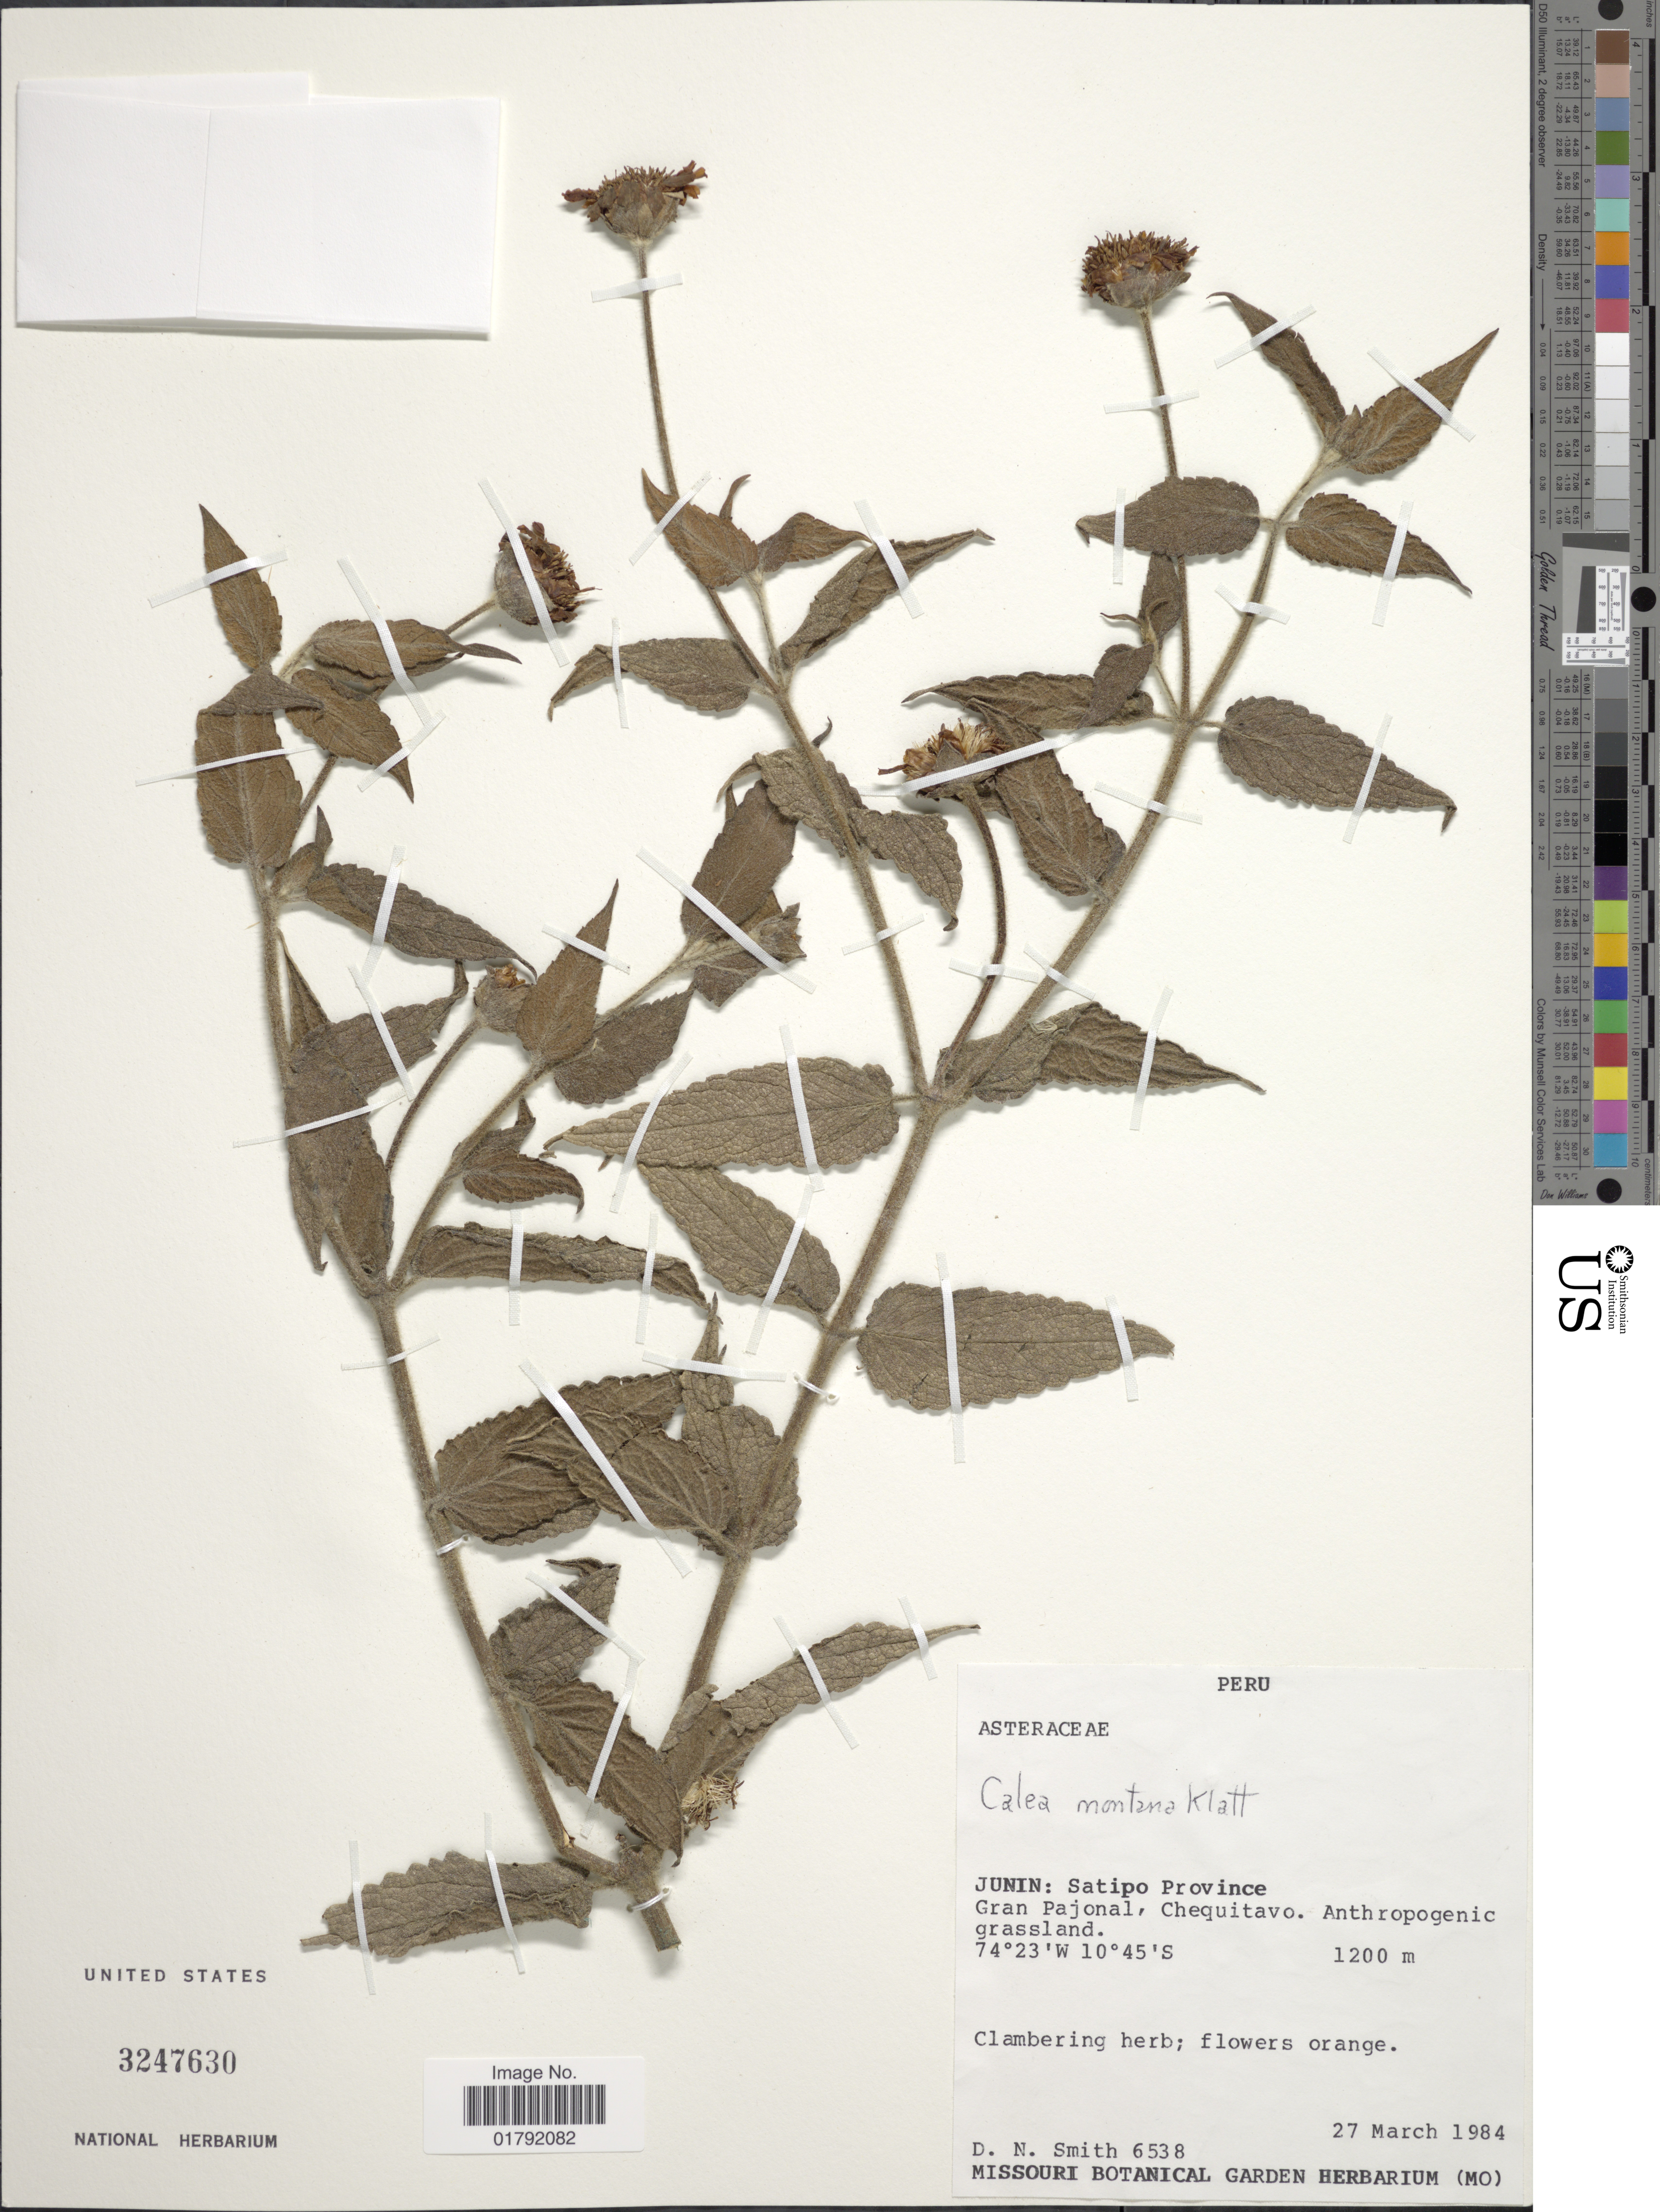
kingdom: Plantae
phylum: Tracheophyta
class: Magnoliopsida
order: Asterales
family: Asteraceae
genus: Calea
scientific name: Calea montana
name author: Klatt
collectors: D. Smith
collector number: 6538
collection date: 1984-03-27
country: Peru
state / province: Junín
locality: Satipo Province, Gran Pajonal, Chequitavo.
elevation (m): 1200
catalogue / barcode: US 3247630